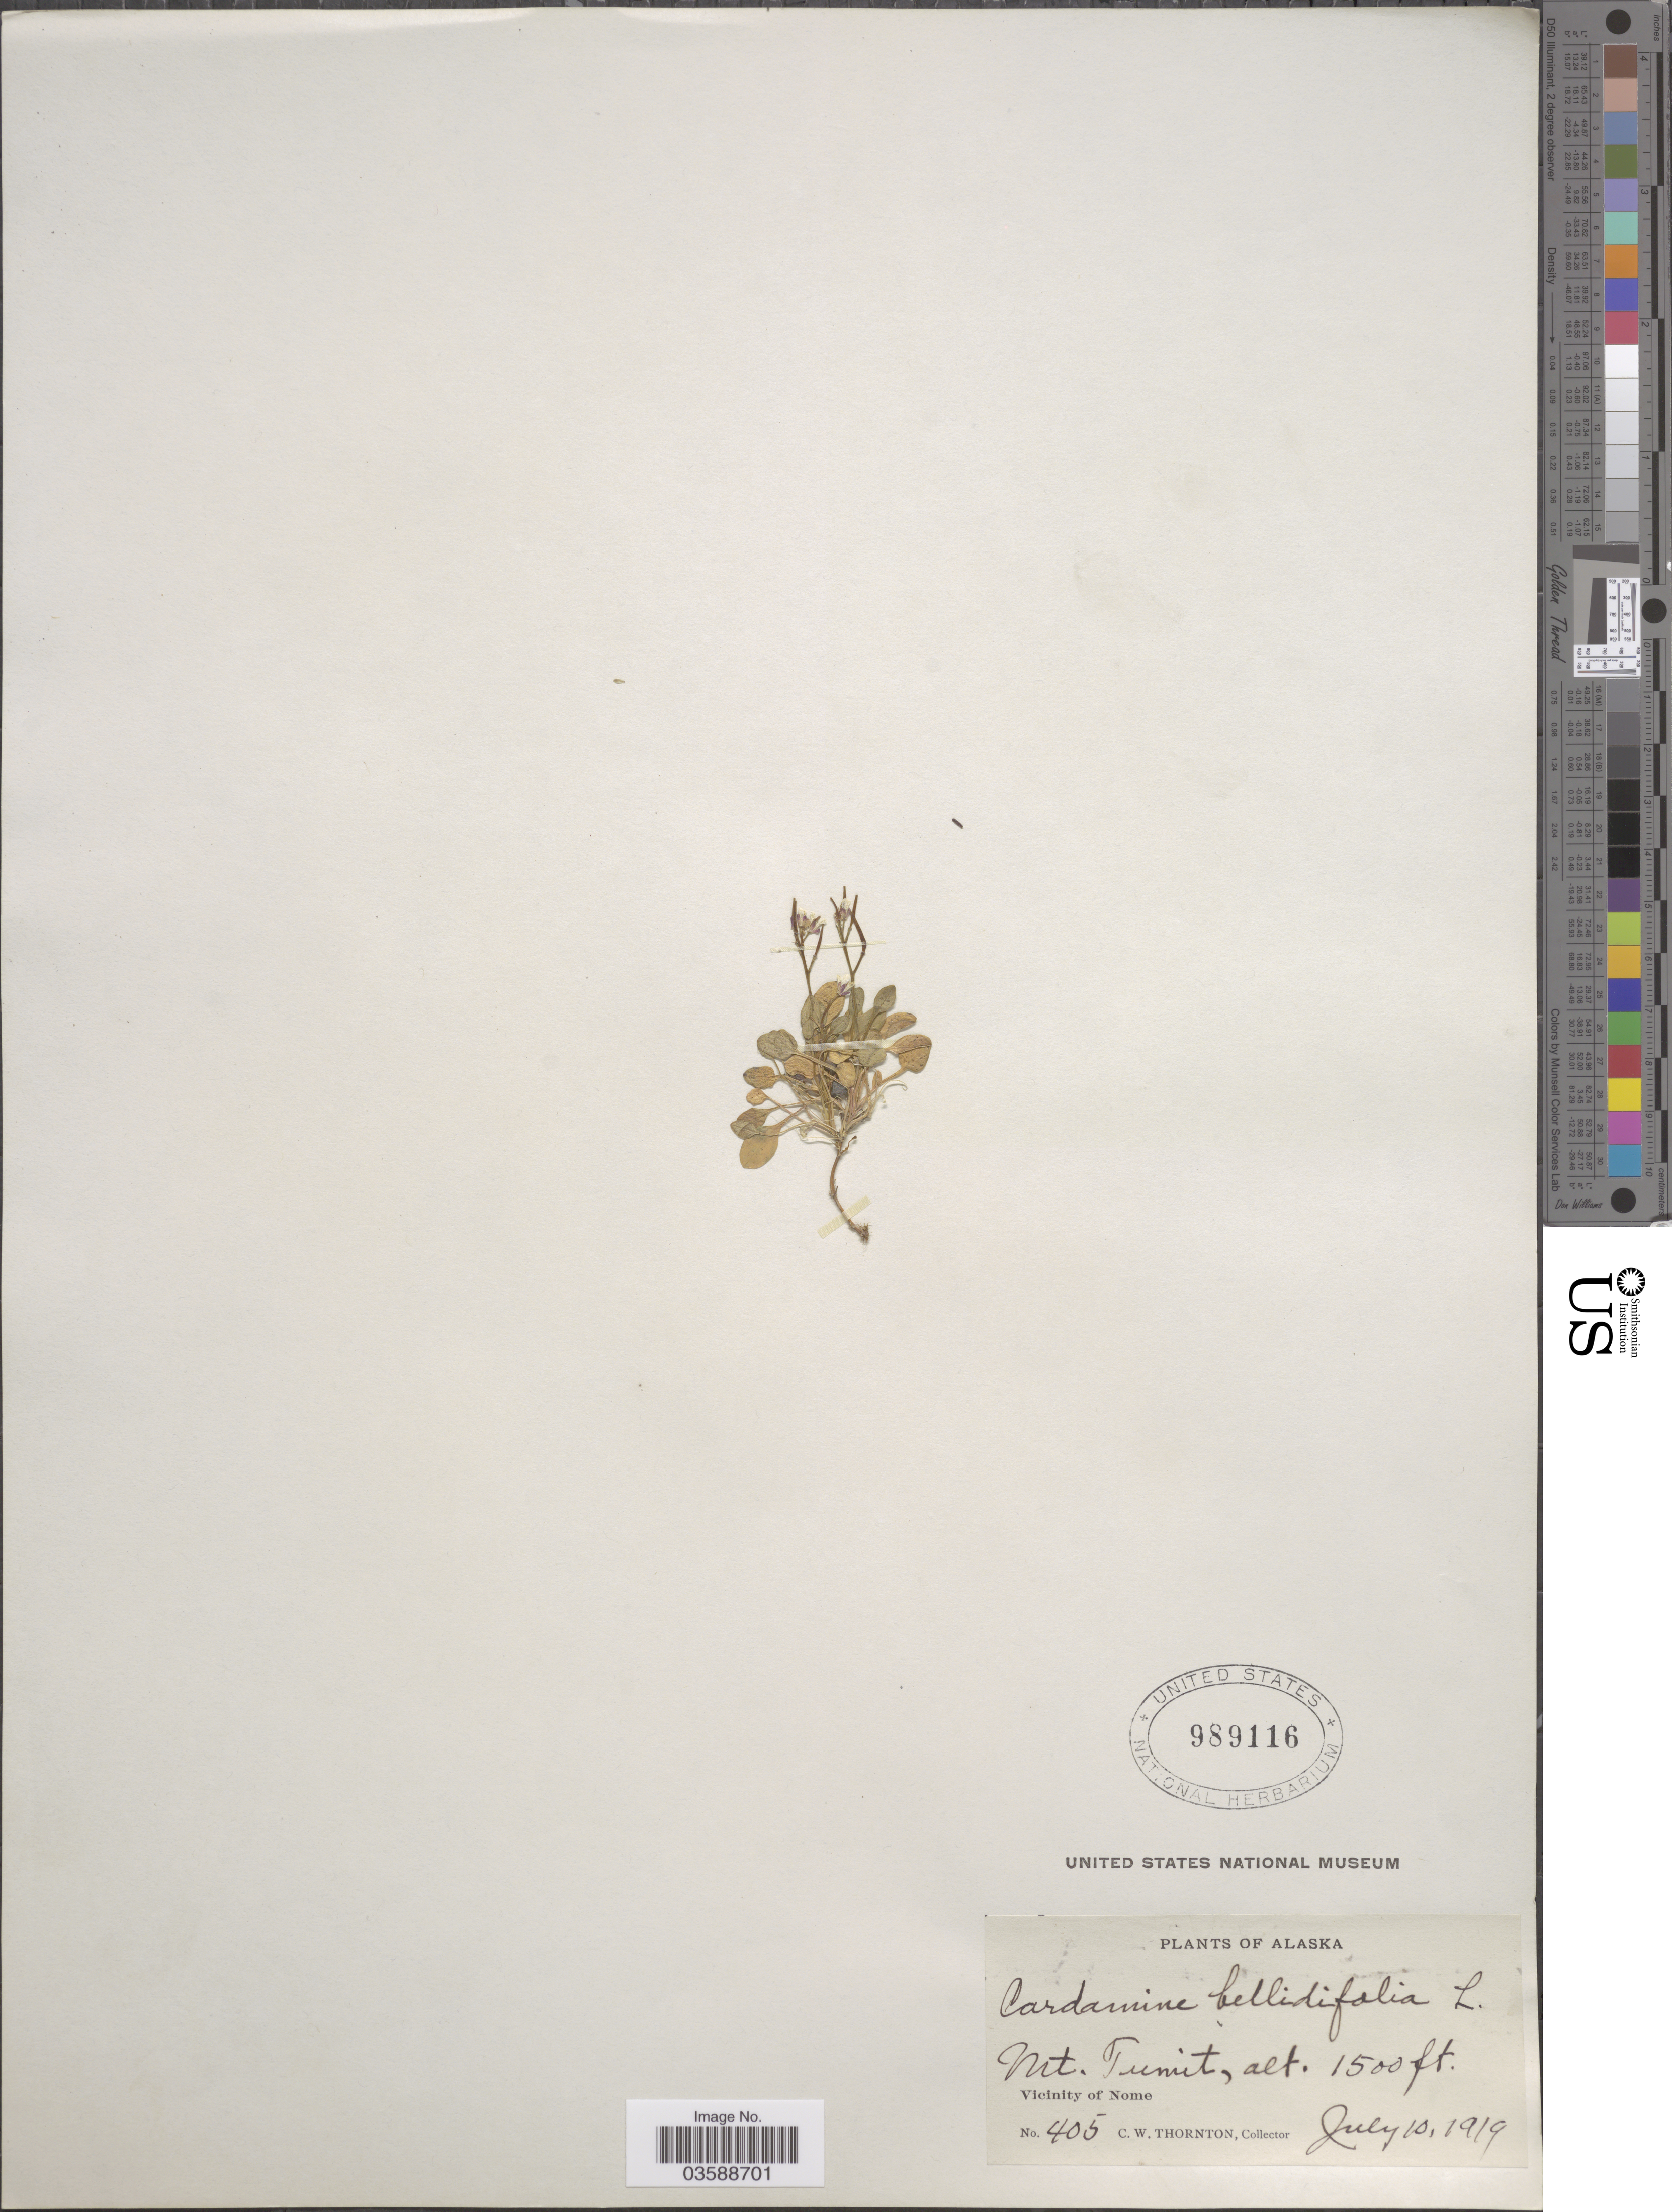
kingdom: Plantae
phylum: Tracheophyta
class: Magnoliopsida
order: Brassicales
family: Brassicaceae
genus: Cardamine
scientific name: Cardamine bellidifolia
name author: L.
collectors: C. Thornton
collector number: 405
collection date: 1919-07-10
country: United States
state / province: Alaska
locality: Mt. Tumit. Vicinity of Nome.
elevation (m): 457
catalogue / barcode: US 989116